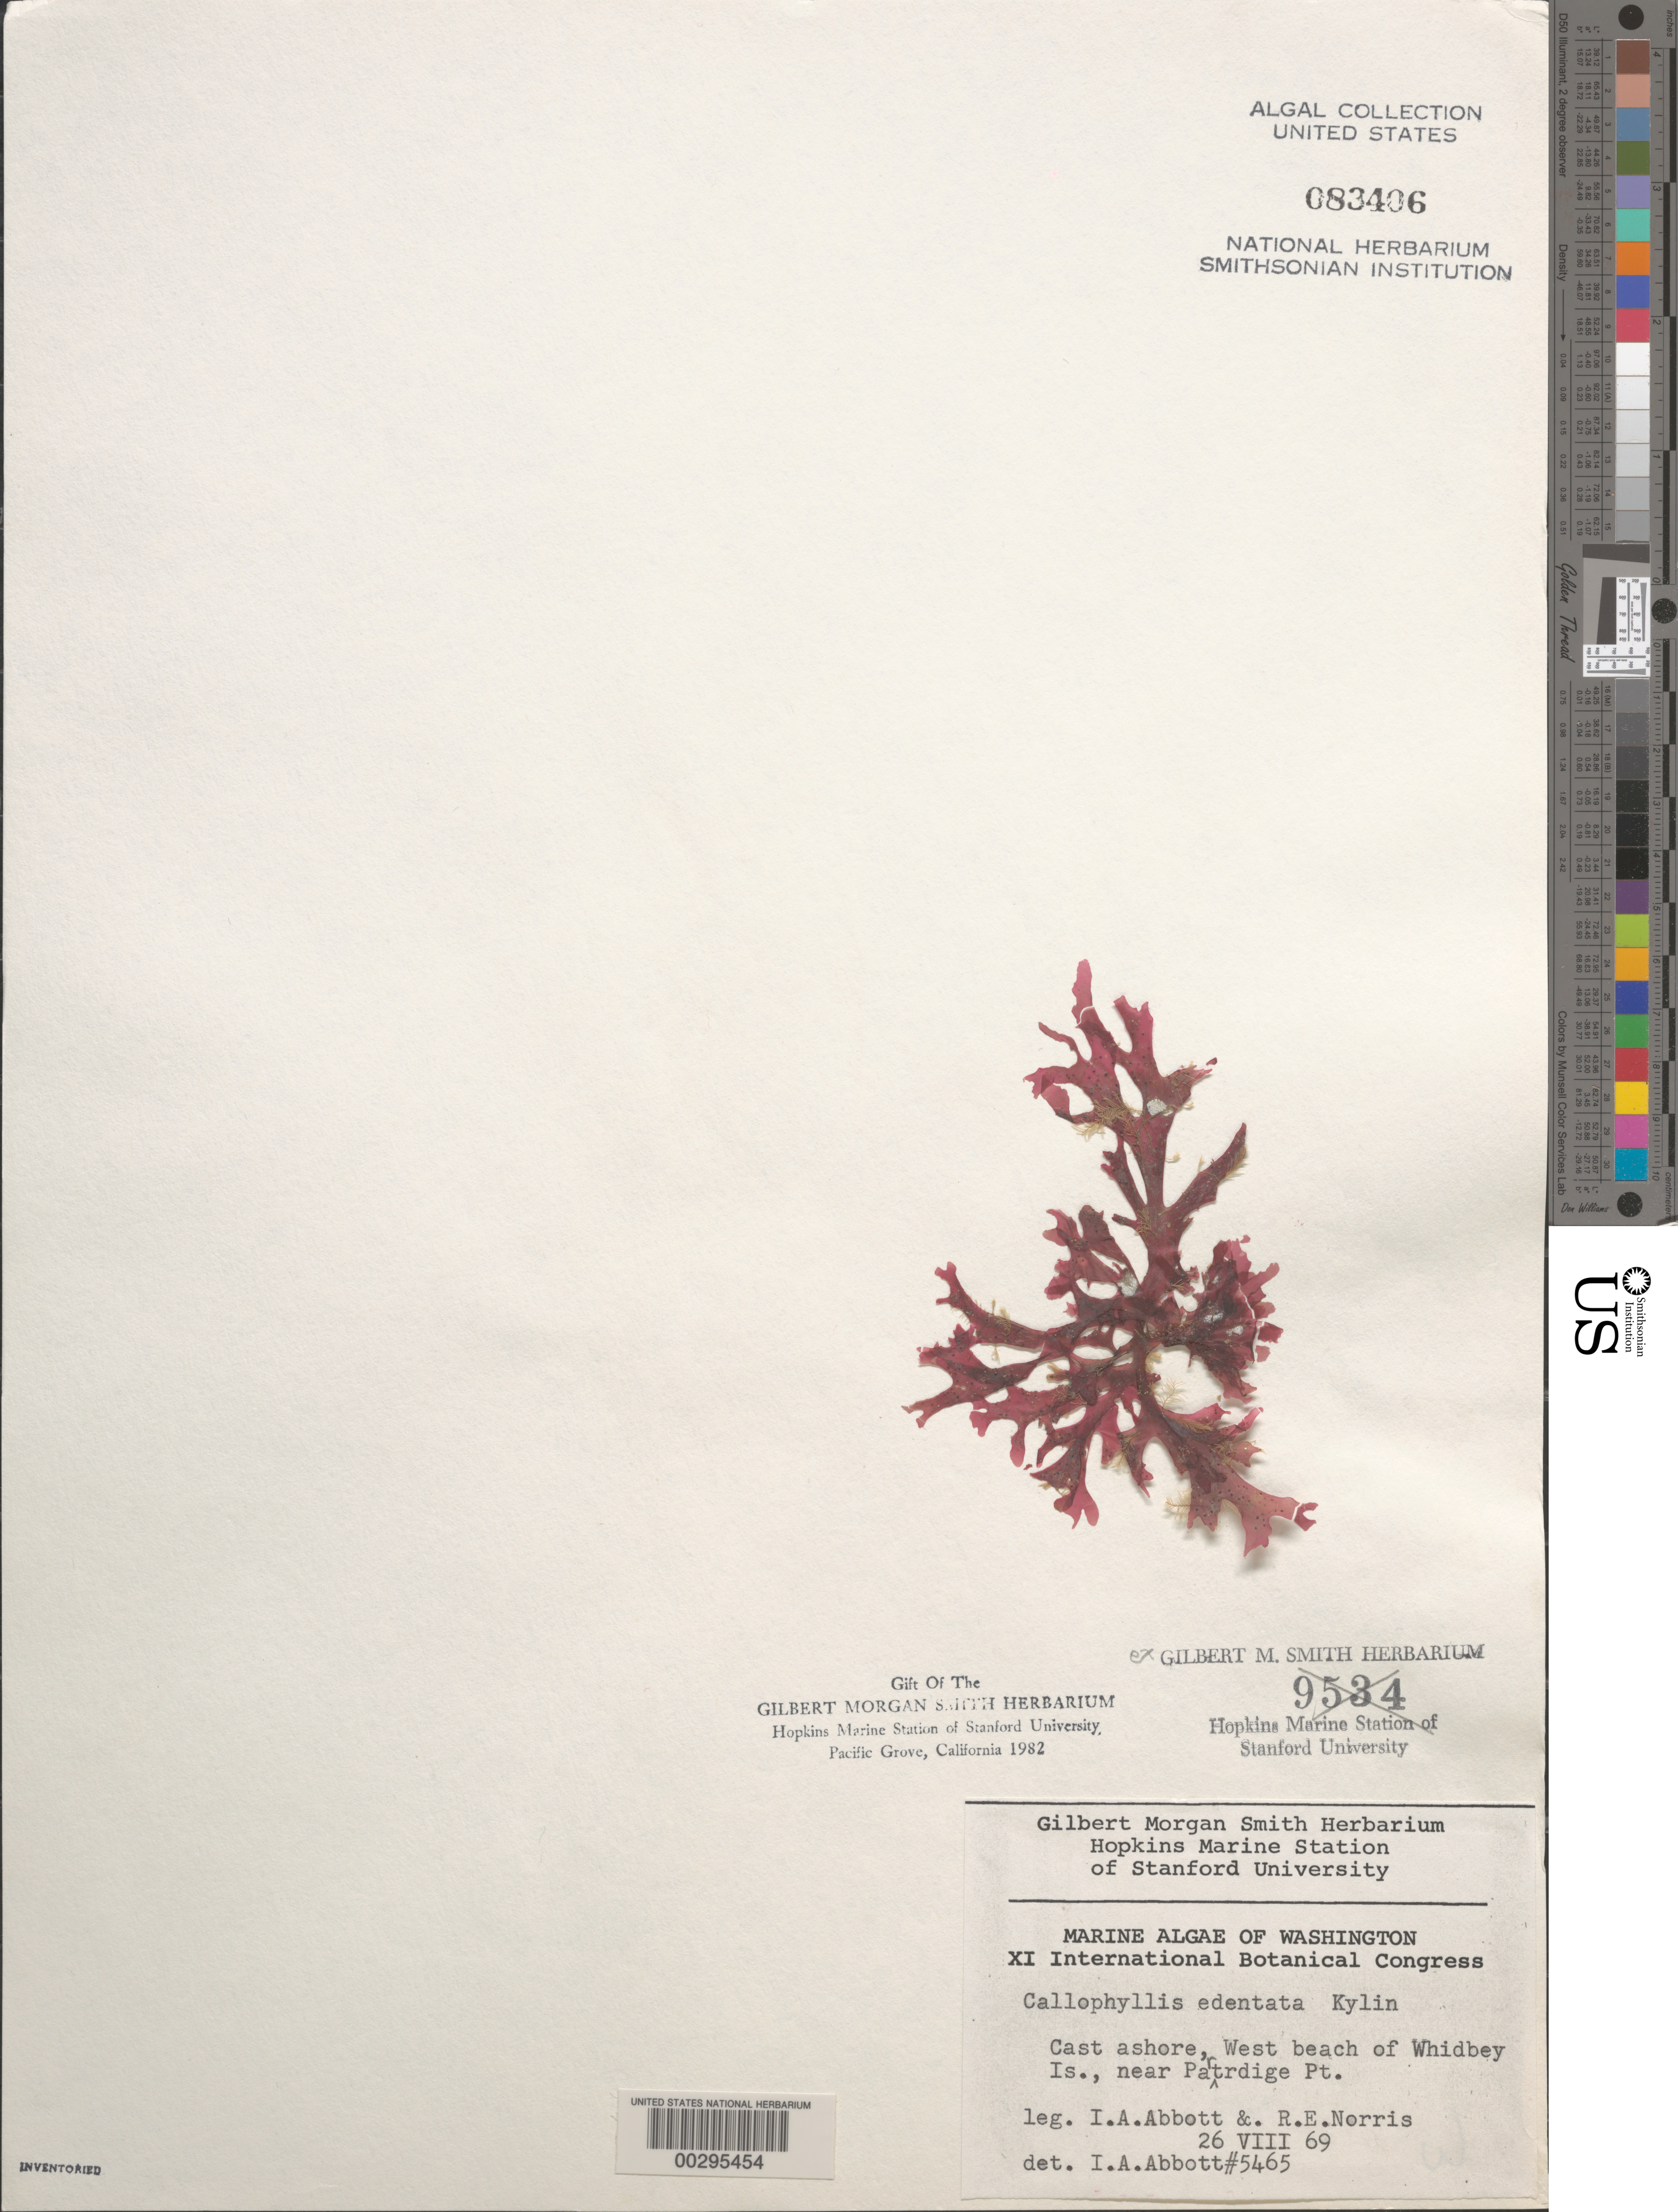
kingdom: Plantae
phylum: Rhodophyta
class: Florideophyceae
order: Gigartinales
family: Kallymeniaceae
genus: Callophyllis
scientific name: Callophyllis edentata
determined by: Abbott, Isabella A.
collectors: I. A. Abbott & R. E. Norris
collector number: IAA 5465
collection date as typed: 26 Aug 1969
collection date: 1969-08-26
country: United States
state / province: Washington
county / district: Island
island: Whidbey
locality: West Beach near Partridge Point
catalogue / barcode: US 83406